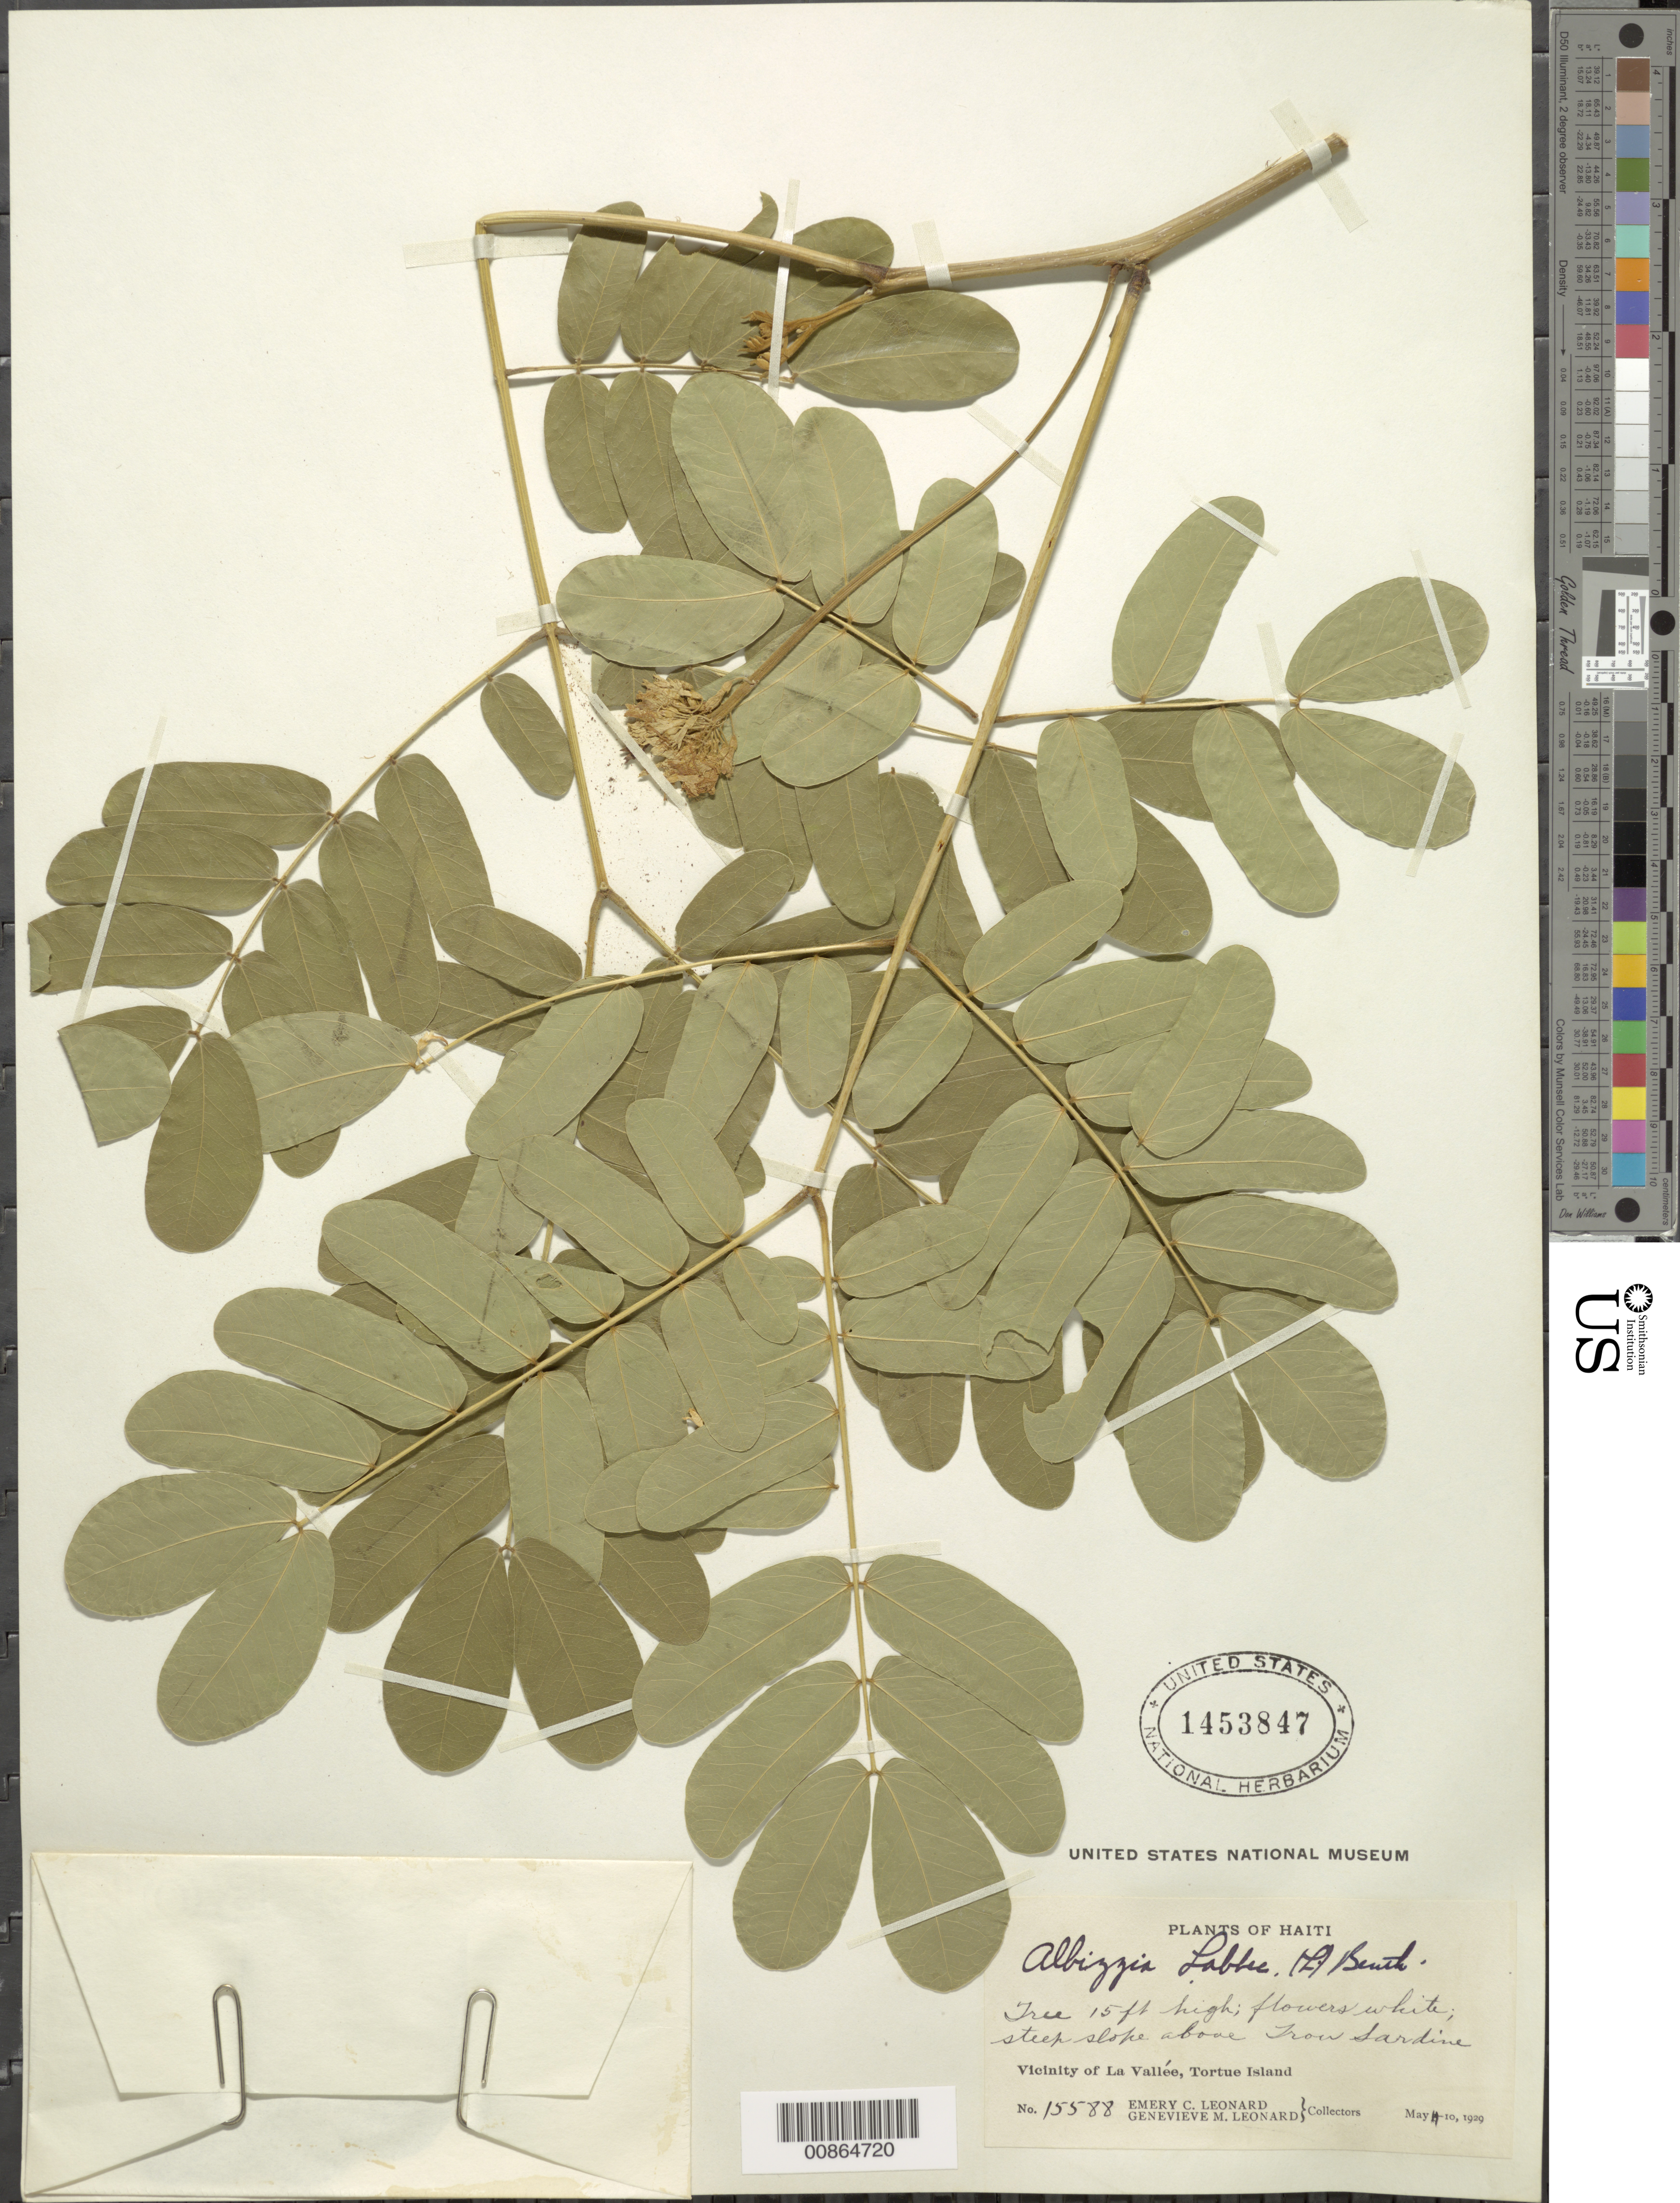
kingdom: Plantae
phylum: Tracheophyta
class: Magnoliopsida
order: Fabales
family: Fabaceae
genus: Albizia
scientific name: Albizia lebbeck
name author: (L.) Benth.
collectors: E. C. Leonard & G. M. Leonard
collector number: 15588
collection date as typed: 04 May 1929 to 10 May 1929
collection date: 1929-05-04/1929-05-10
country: Haiti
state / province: Nord-Óuest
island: Île de la Tortue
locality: Vicinity of La Vallée, Tortue Island. Above Trou Sardine.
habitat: Steep slope.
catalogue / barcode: US 1453847